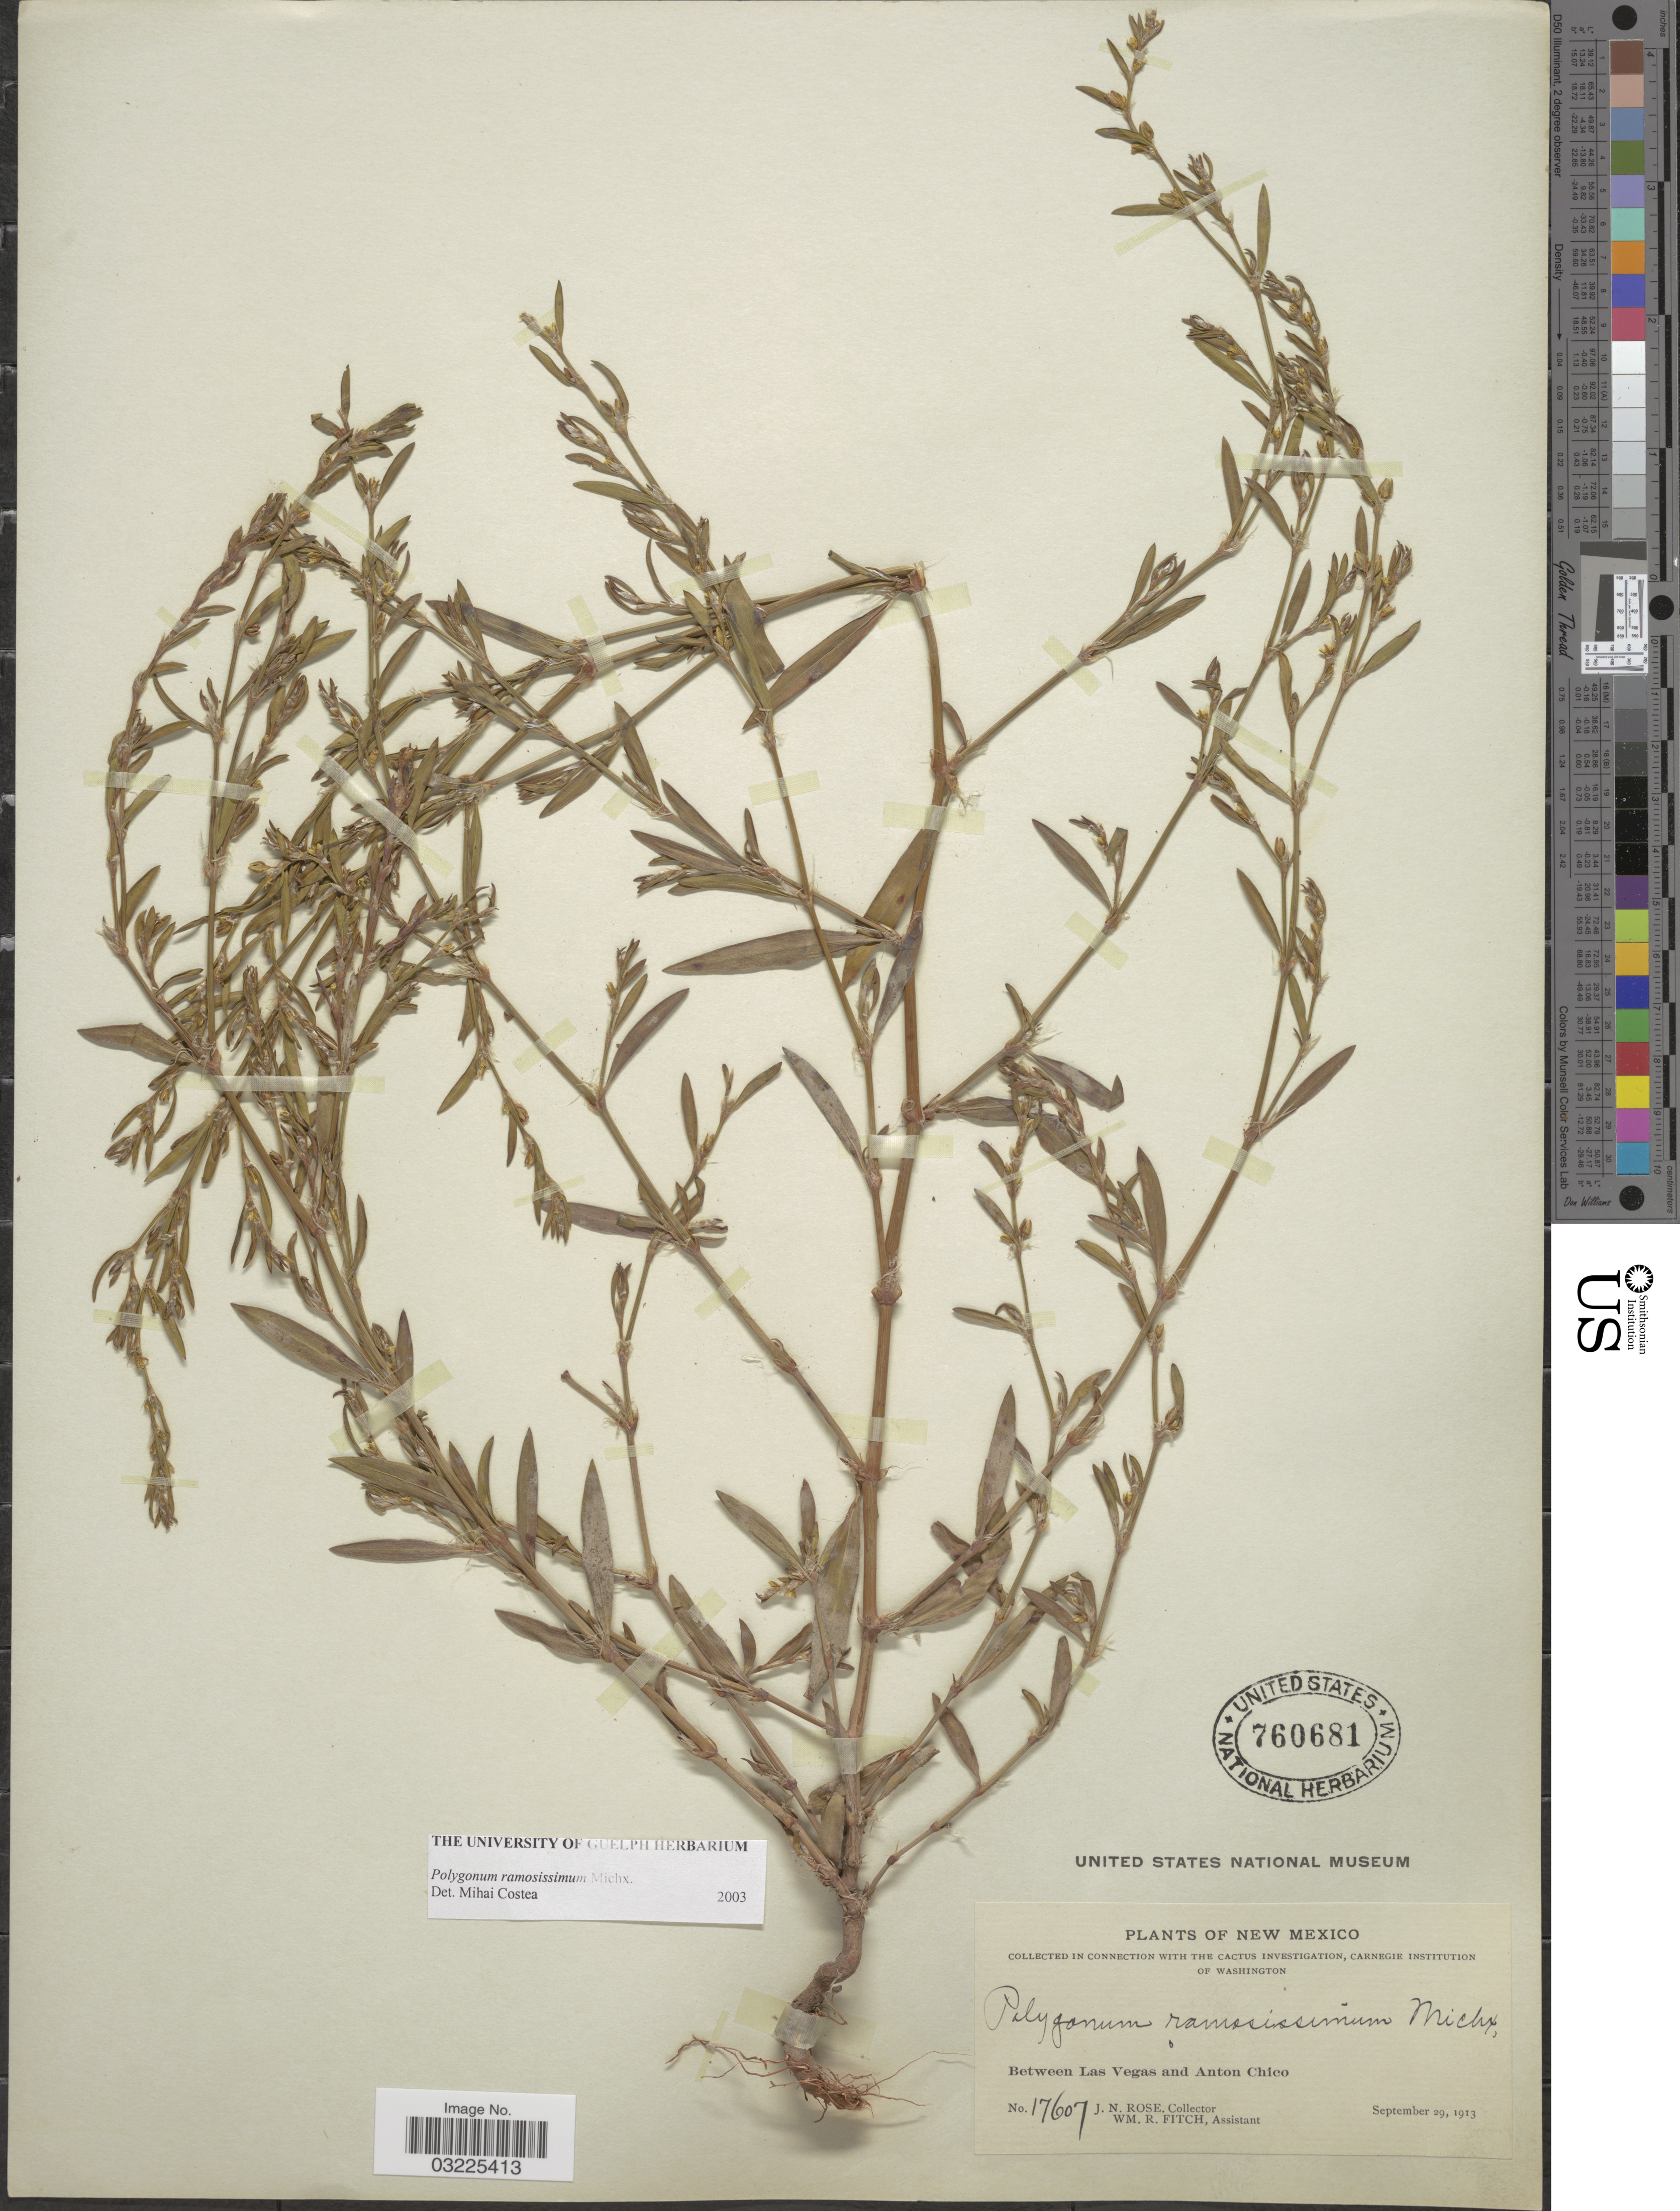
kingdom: Plantae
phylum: Tracheophyta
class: Magnoliopsida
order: Caryophyllales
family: Polygonaceae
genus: Polygonum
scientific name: Polygonum ramosissimum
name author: Michx.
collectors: J. N. Rose & W. R. Fitch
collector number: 17607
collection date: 1913-09-29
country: United States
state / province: New Mexico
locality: Between Las Vegas and Anton Chico.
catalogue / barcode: US 760681